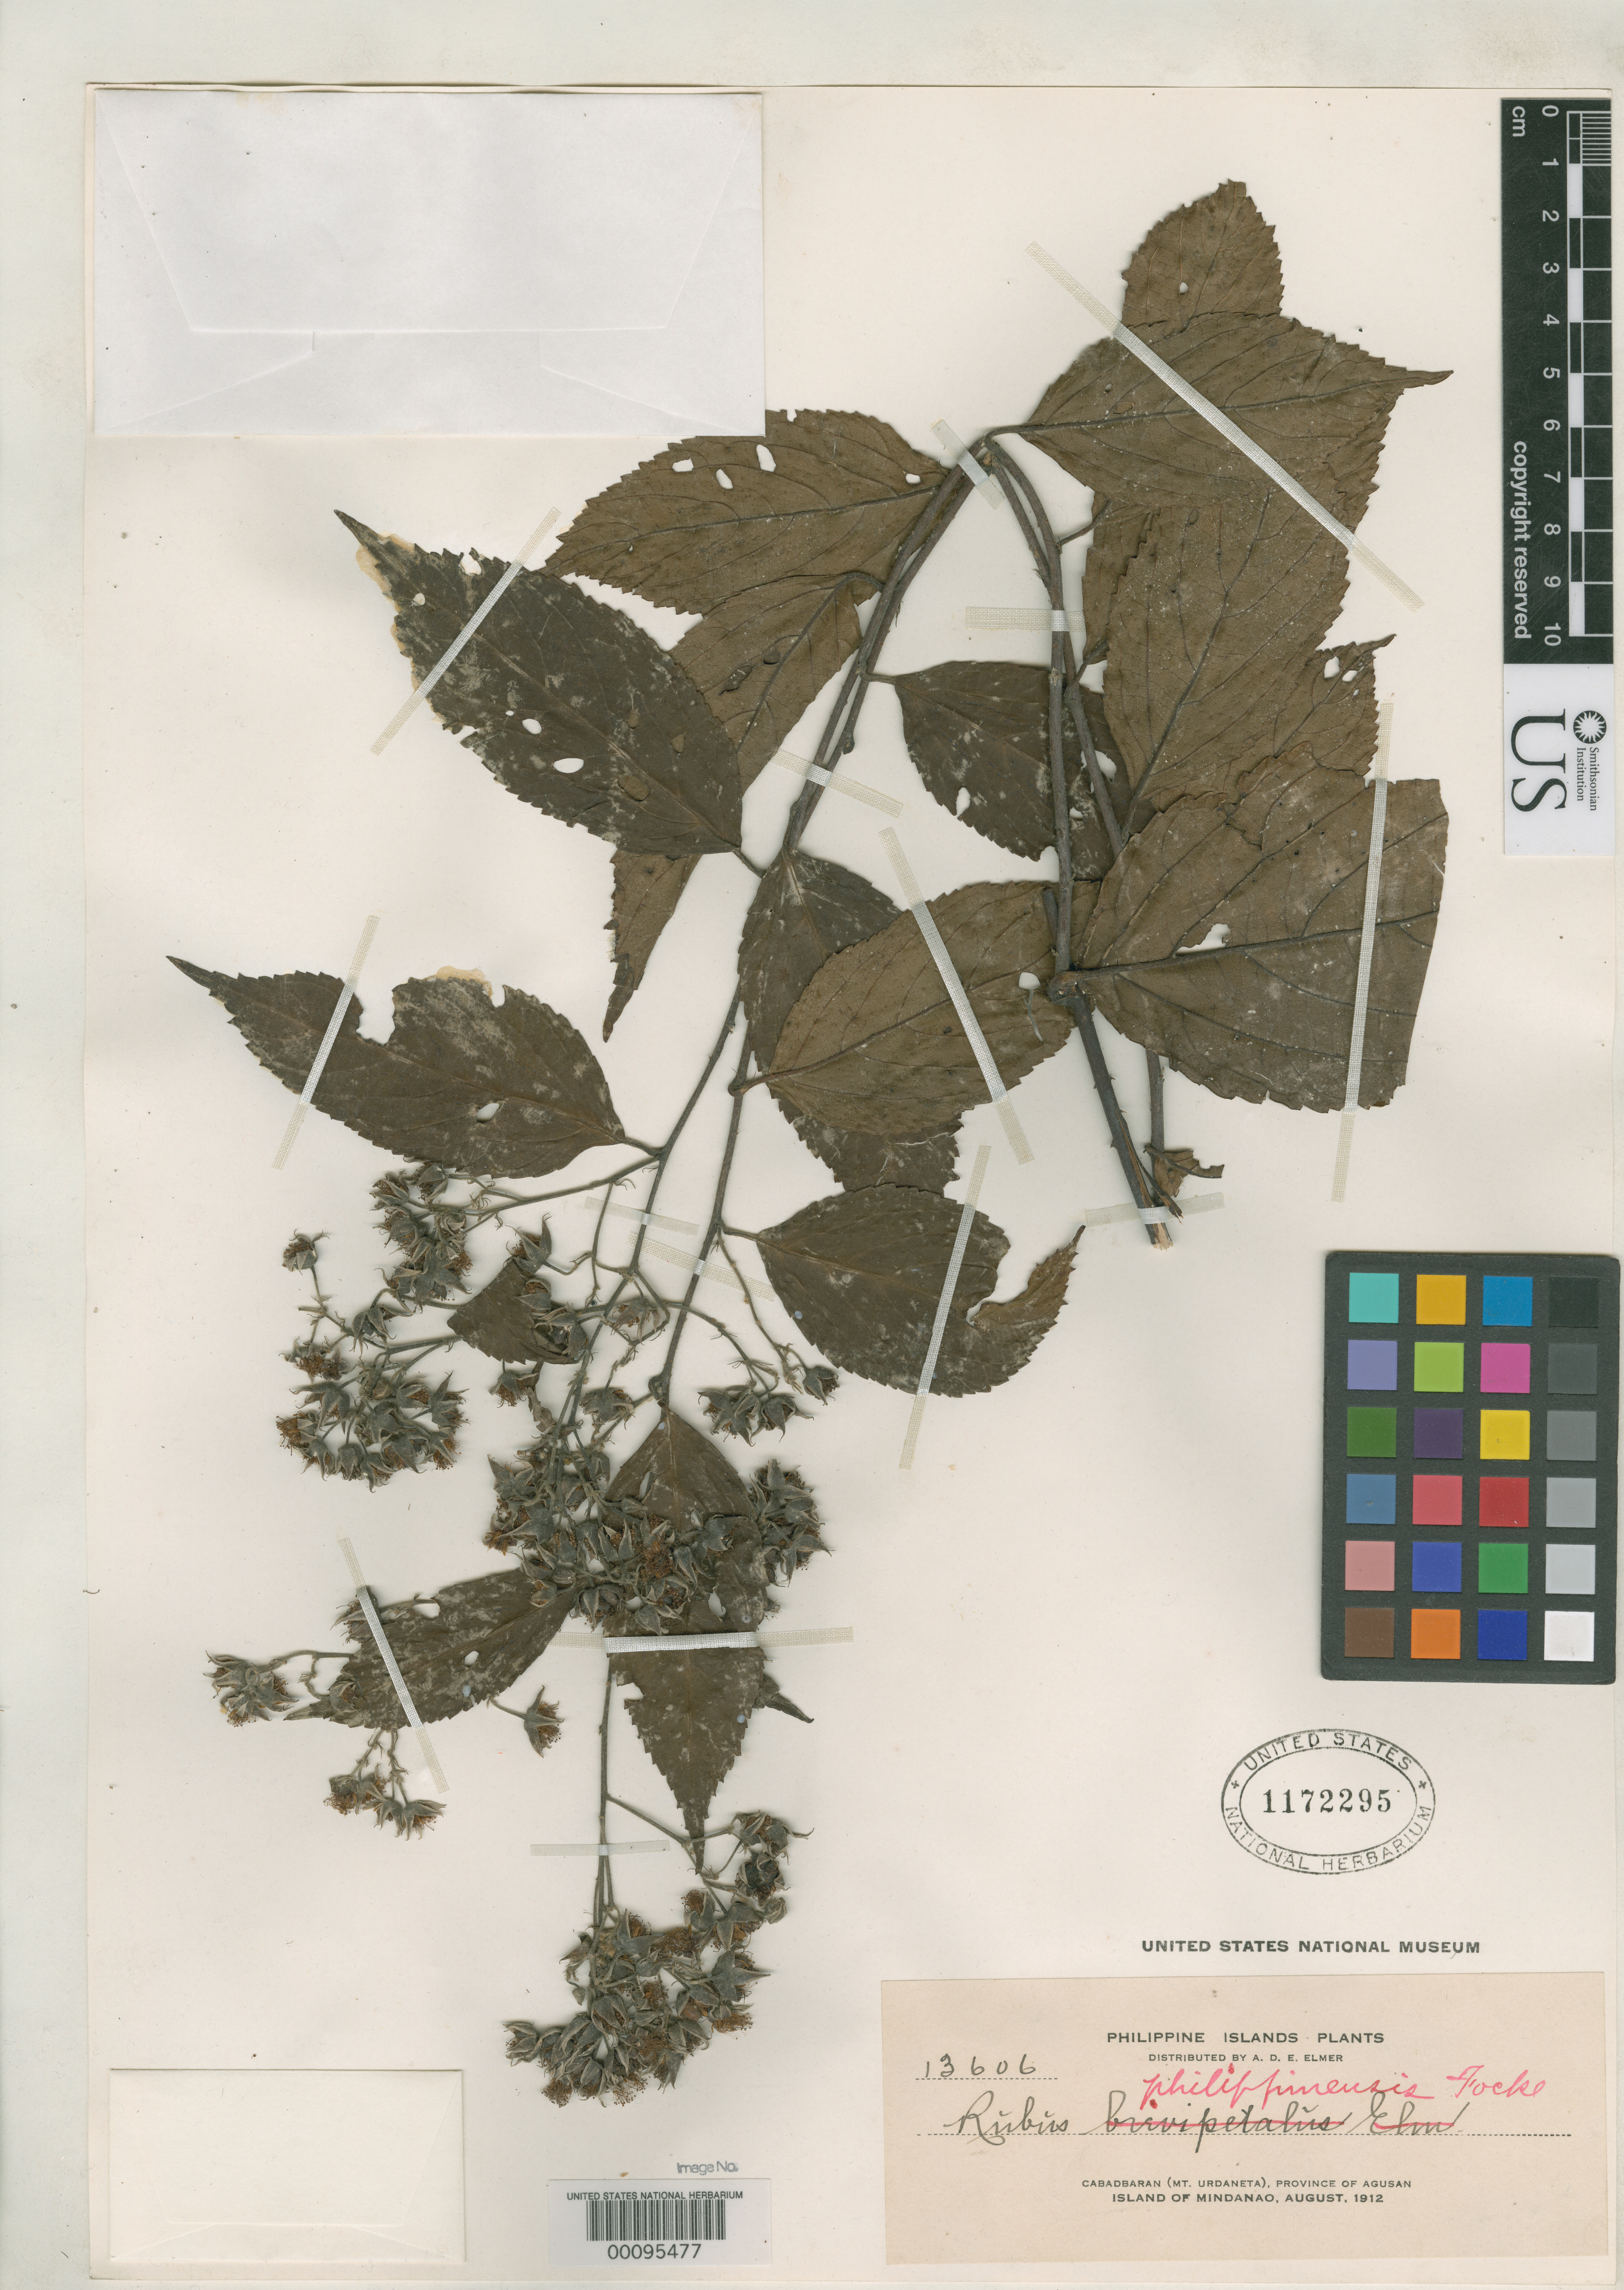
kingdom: Plantae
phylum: Tracheophyta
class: Magnoliopsida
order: Rosales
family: Rosaceae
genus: Rubus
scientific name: Rubus philippinensis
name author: Focke in Elmer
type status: Isotype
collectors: A. D. E. Elmer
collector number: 13606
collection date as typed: Aug 1912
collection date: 1912-08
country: Philippines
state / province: Caraga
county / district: Agusan del Norte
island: Mindanao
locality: Cabadbaran (Mt. Urdaneta), Province of Agusan, Island of Mindanao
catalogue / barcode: US 1172295